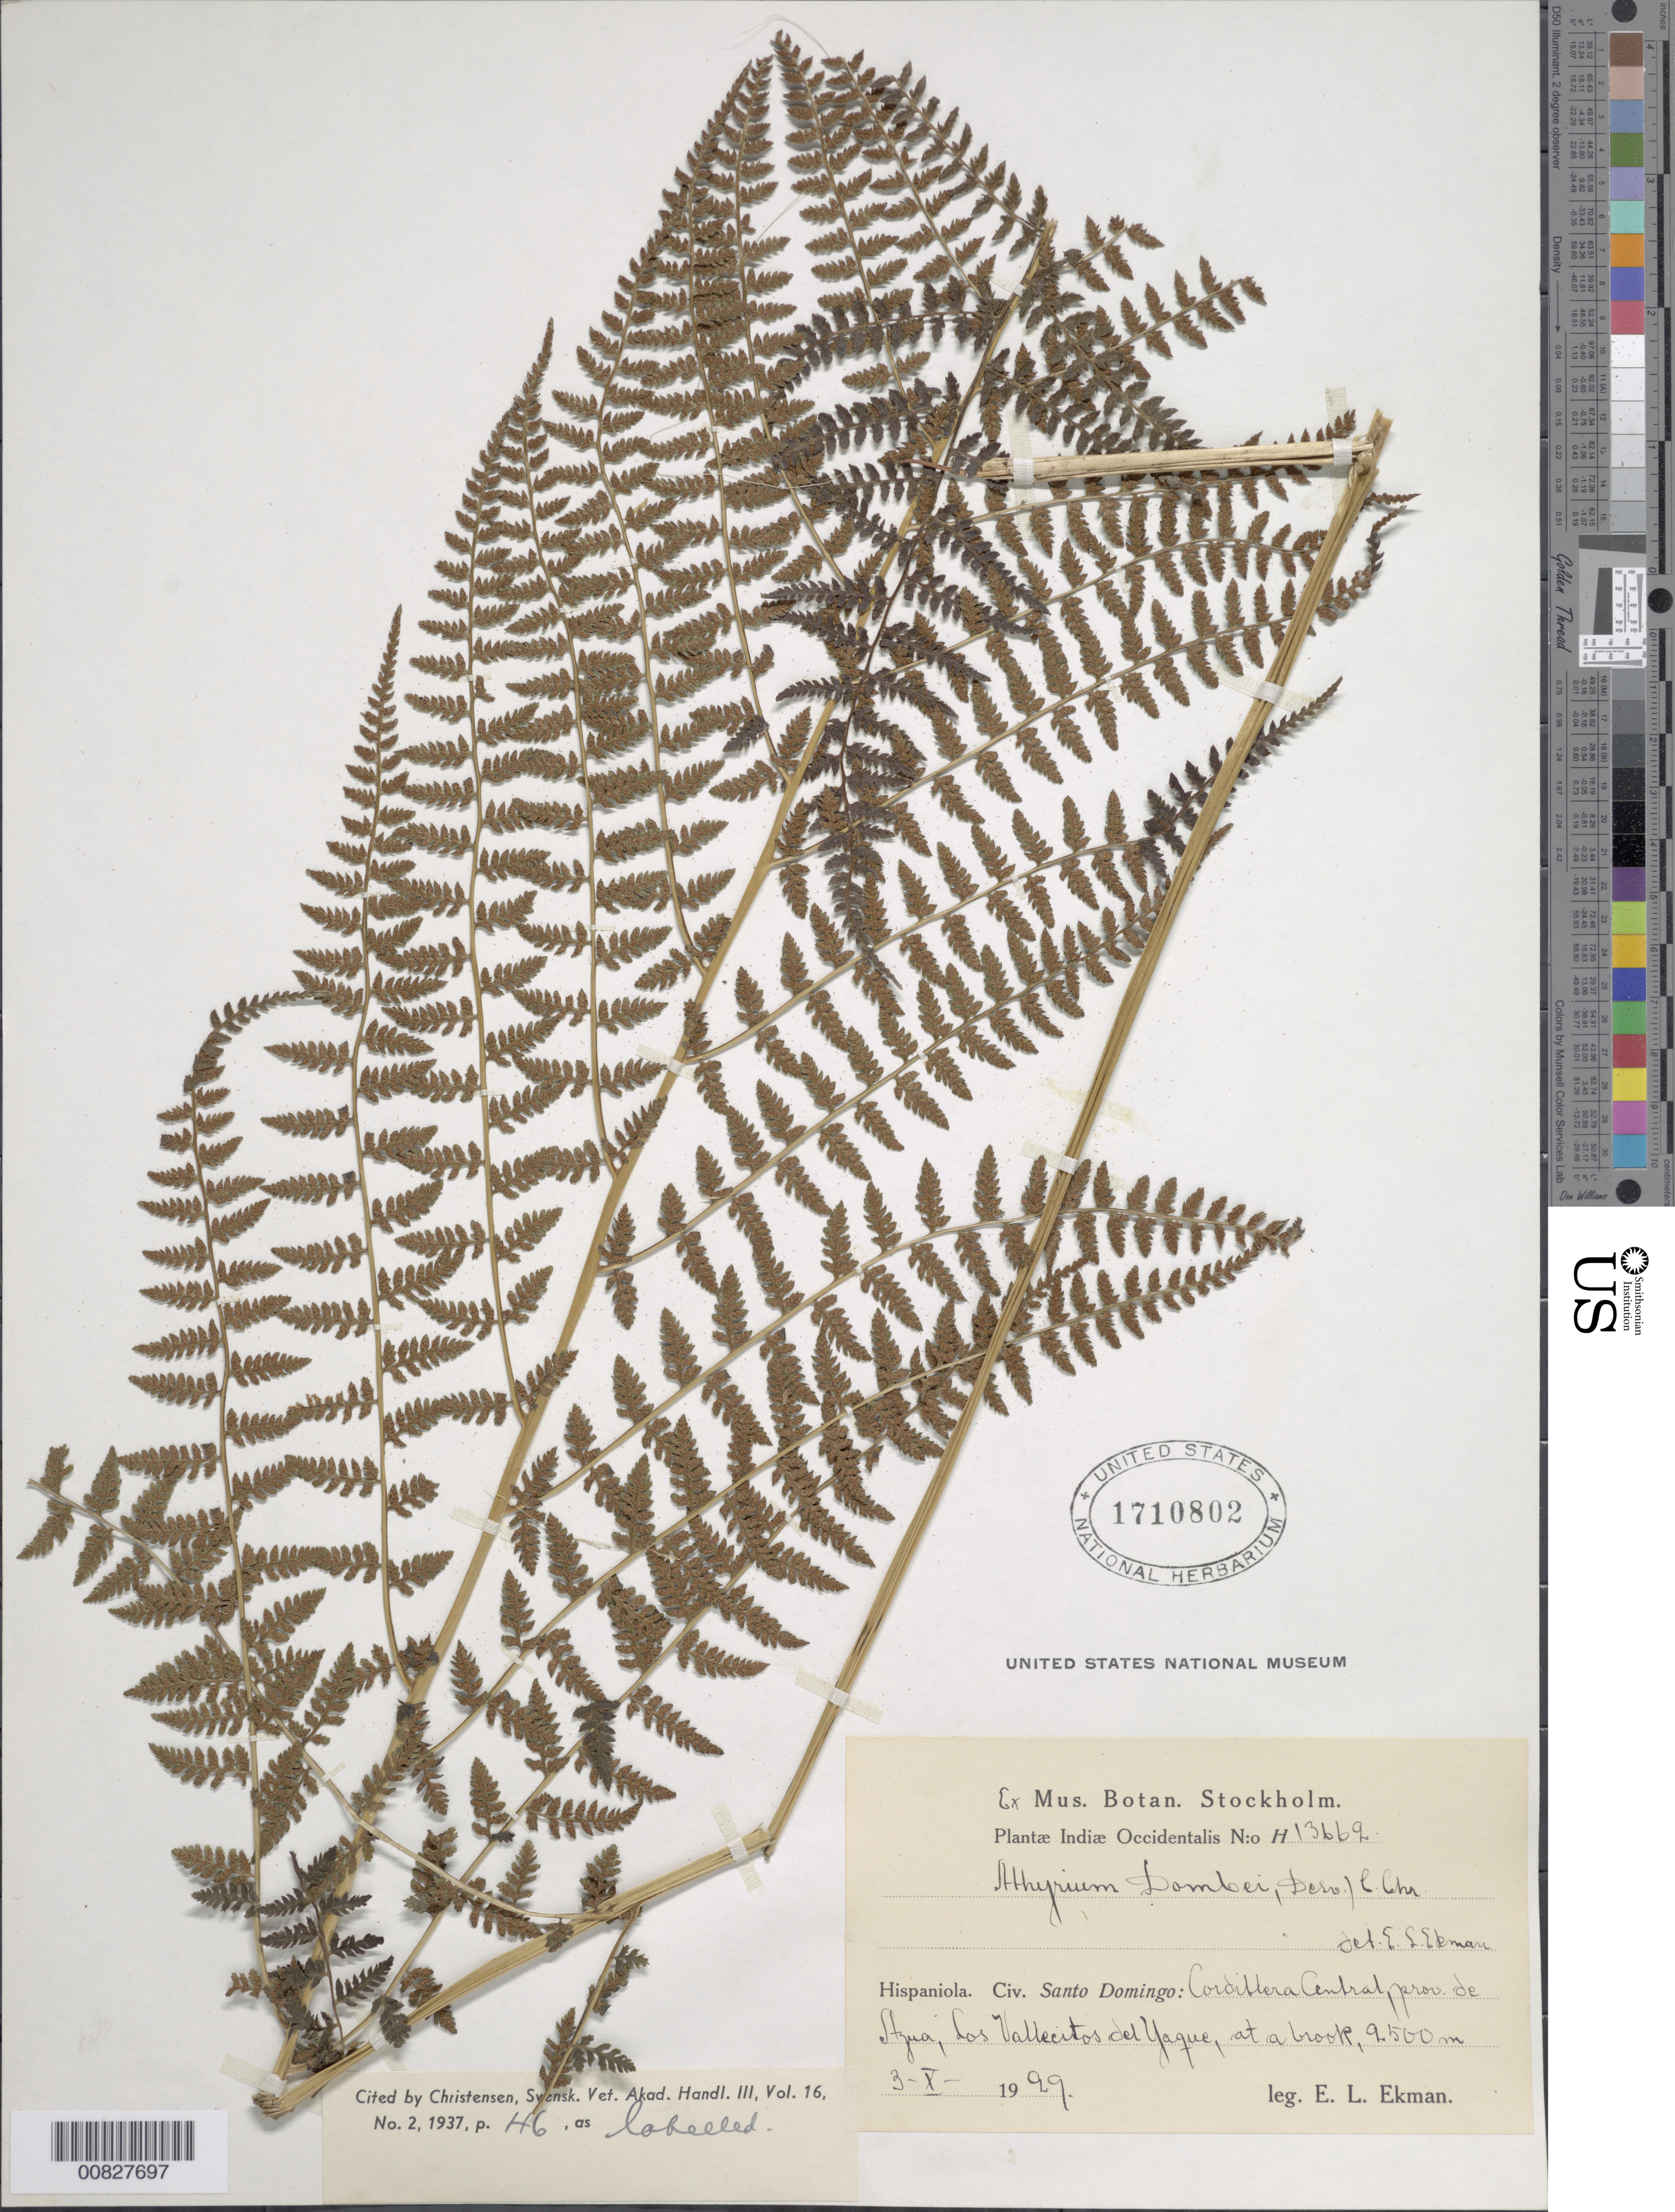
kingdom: Plantae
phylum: Tracheophyta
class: Polypodiopsida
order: Polypodiales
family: Athyriaceae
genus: Athyrium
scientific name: Athyrium dombei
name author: (Desv.) C. Chr.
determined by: Christensen, C. F. A.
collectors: E. L. Ekman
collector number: H 13669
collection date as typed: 03 Oct 1929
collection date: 1929-10-03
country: Dominican Republic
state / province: Azua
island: Hispaniola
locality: Cordillera Central, Los Vallecitos del Yaque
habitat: At brook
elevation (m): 2500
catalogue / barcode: US 1710802